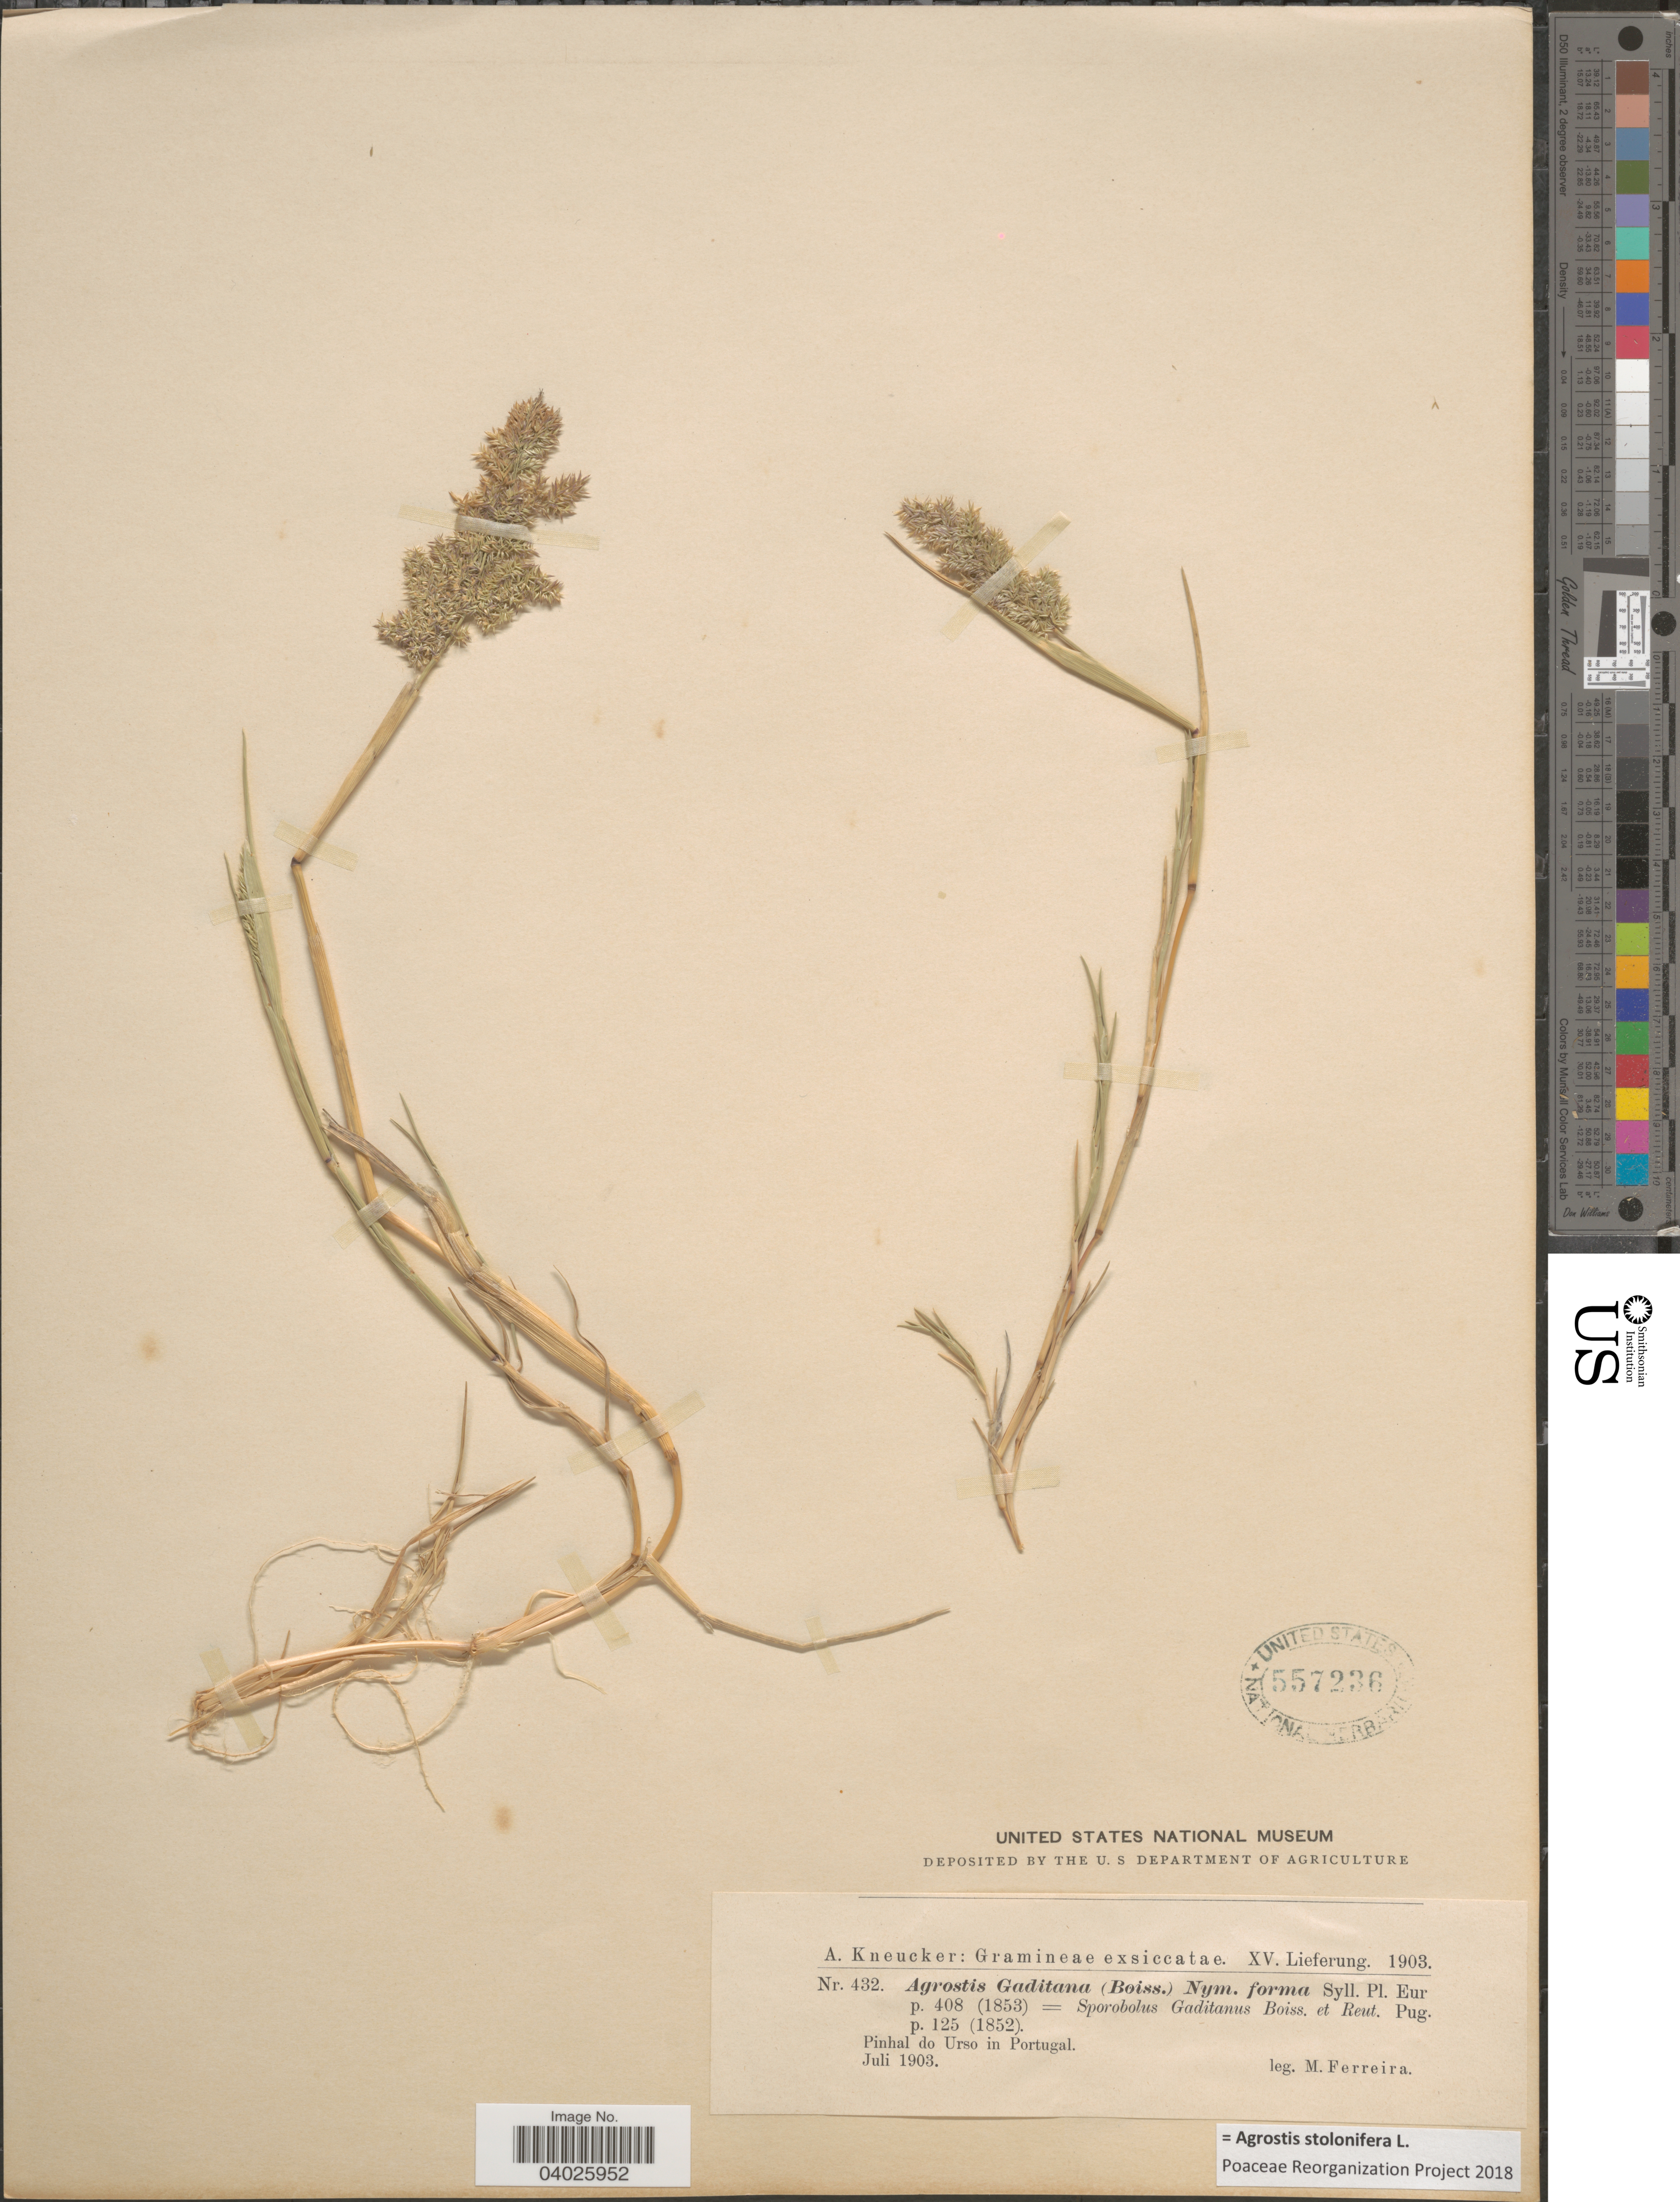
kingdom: Plantae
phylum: Tracheophyta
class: Liliopsida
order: Poales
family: Poaceae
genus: Agrostis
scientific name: Agrostis stolonifera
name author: L.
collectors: M. Ferreira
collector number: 432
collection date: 1903-07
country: Portugal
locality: Pinhal do Urso in Portugal.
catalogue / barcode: US 557236